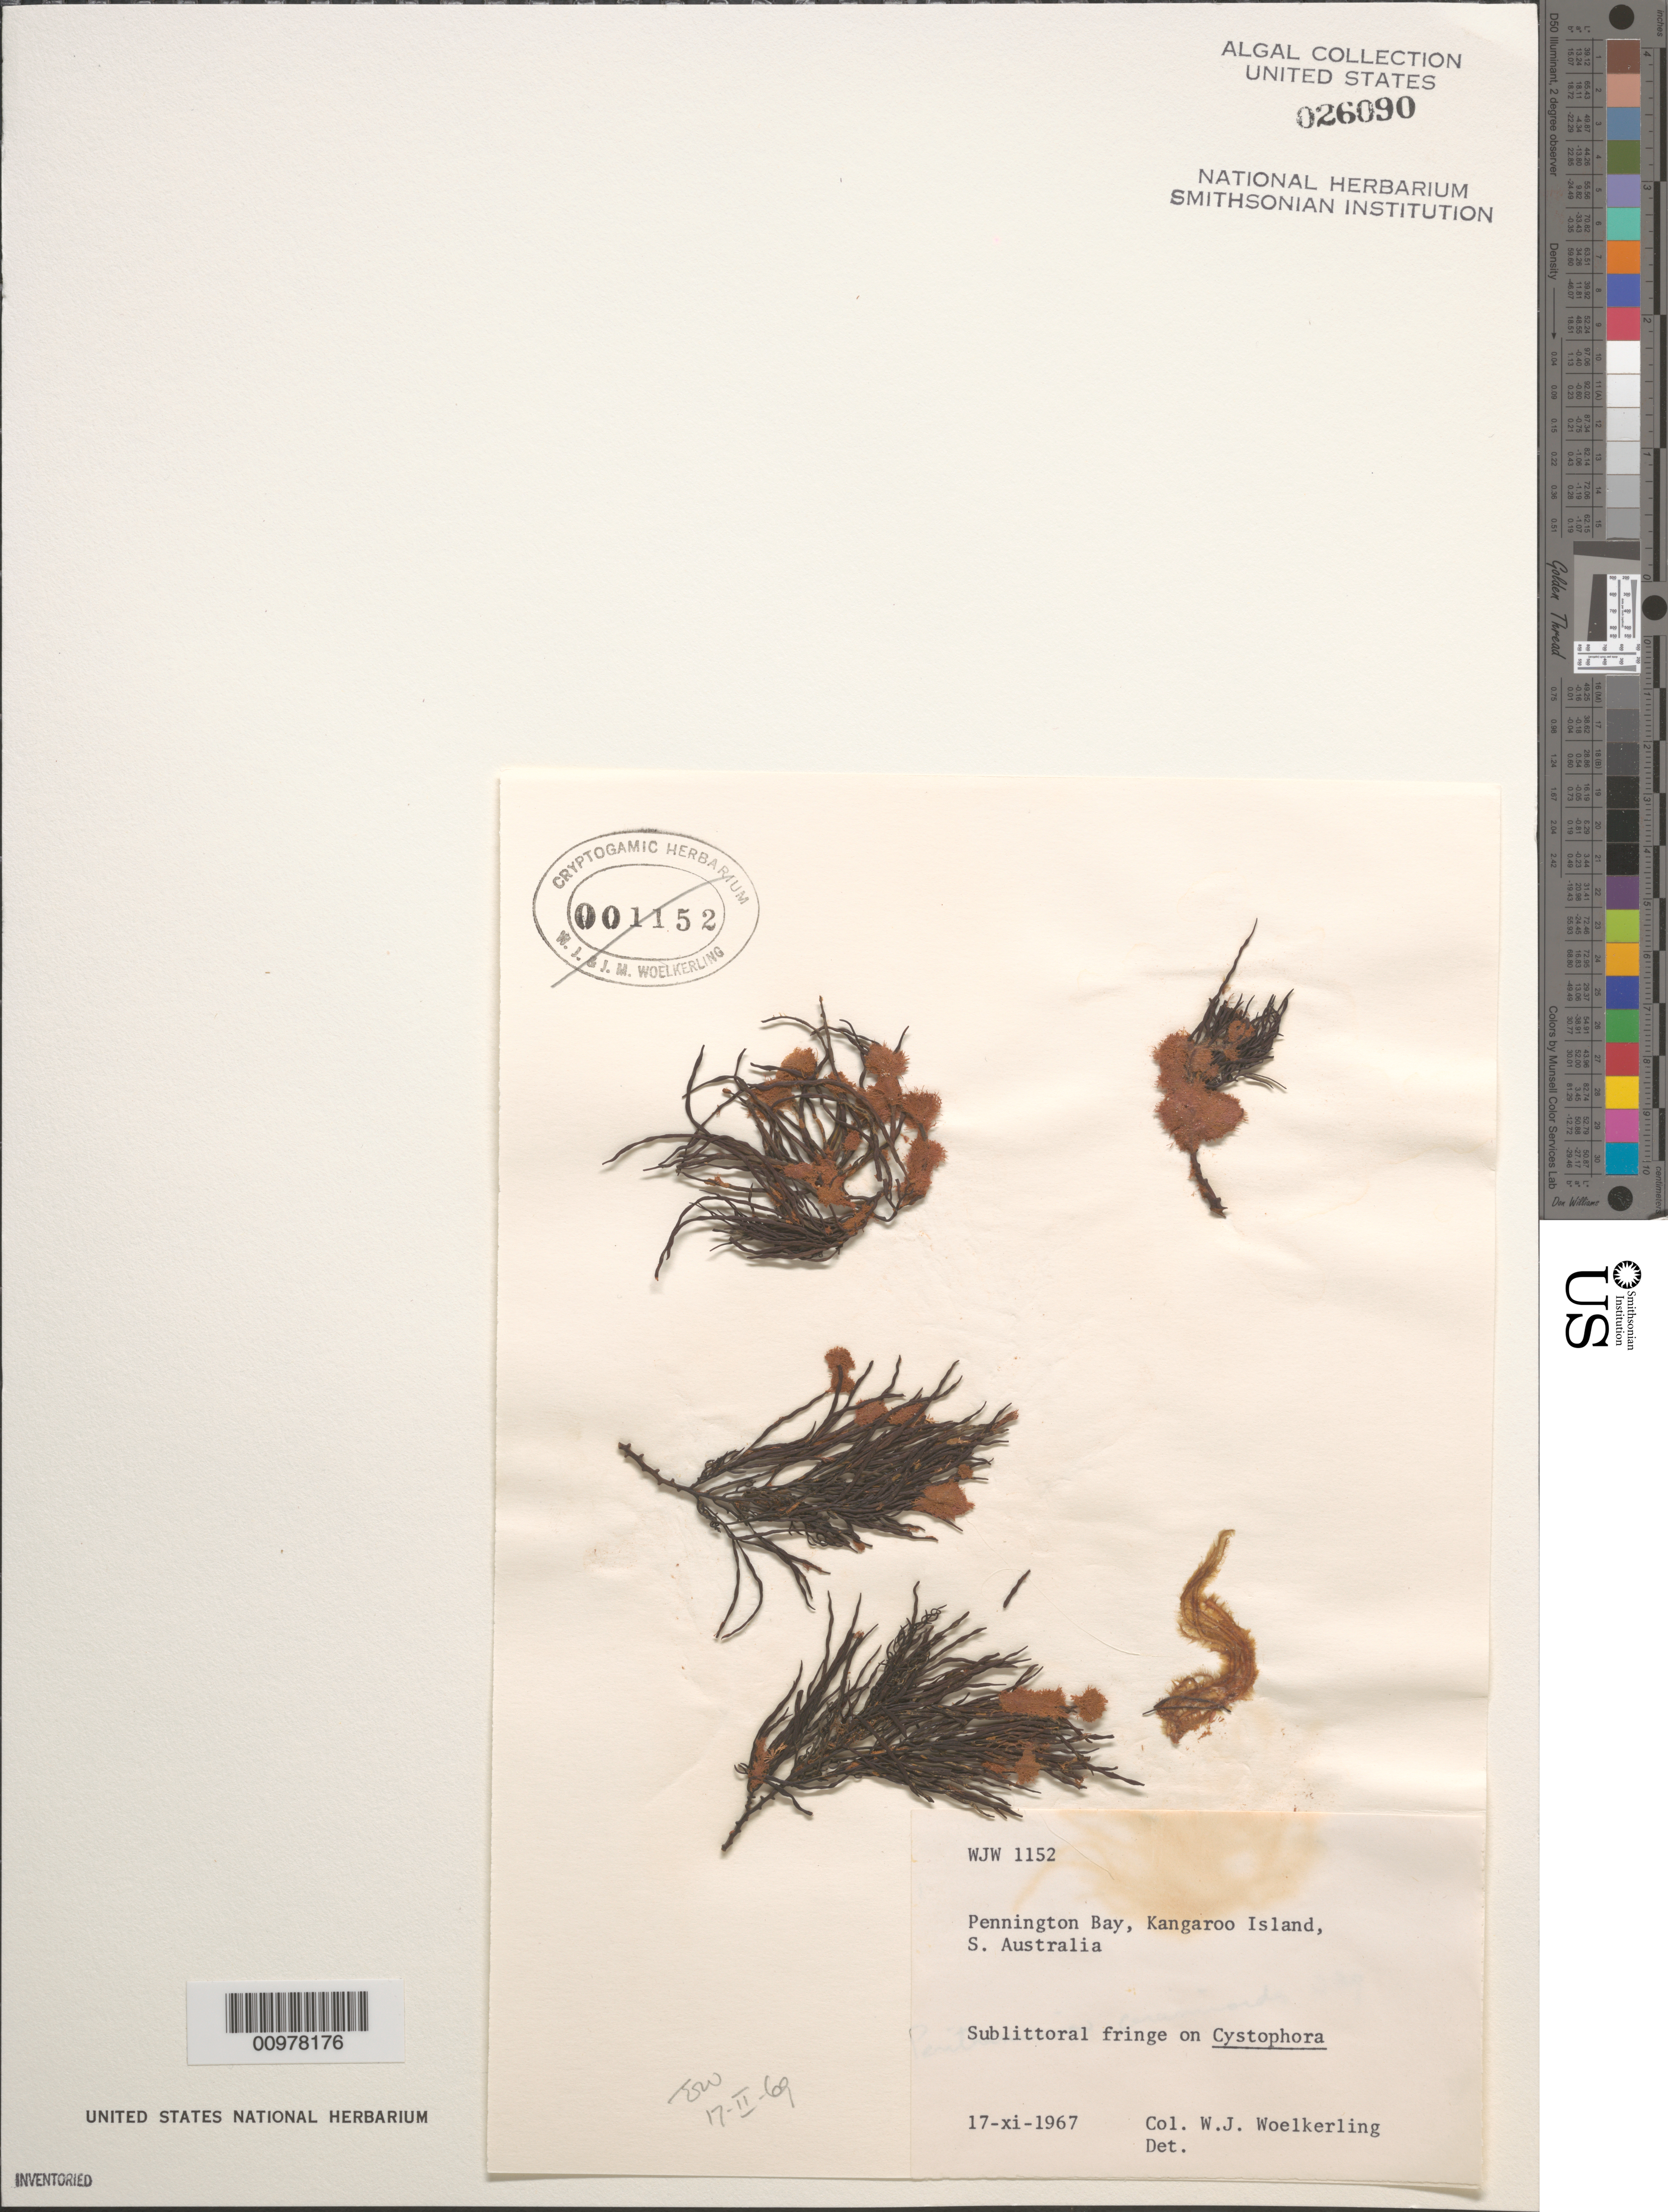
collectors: W. Woelkerling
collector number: WJW 1152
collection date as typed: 17 Nov 1967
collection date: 1967-11-17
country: Australia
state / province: South Australia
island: Kangaroo Island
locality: Pennington Bay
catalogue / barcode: US 26090